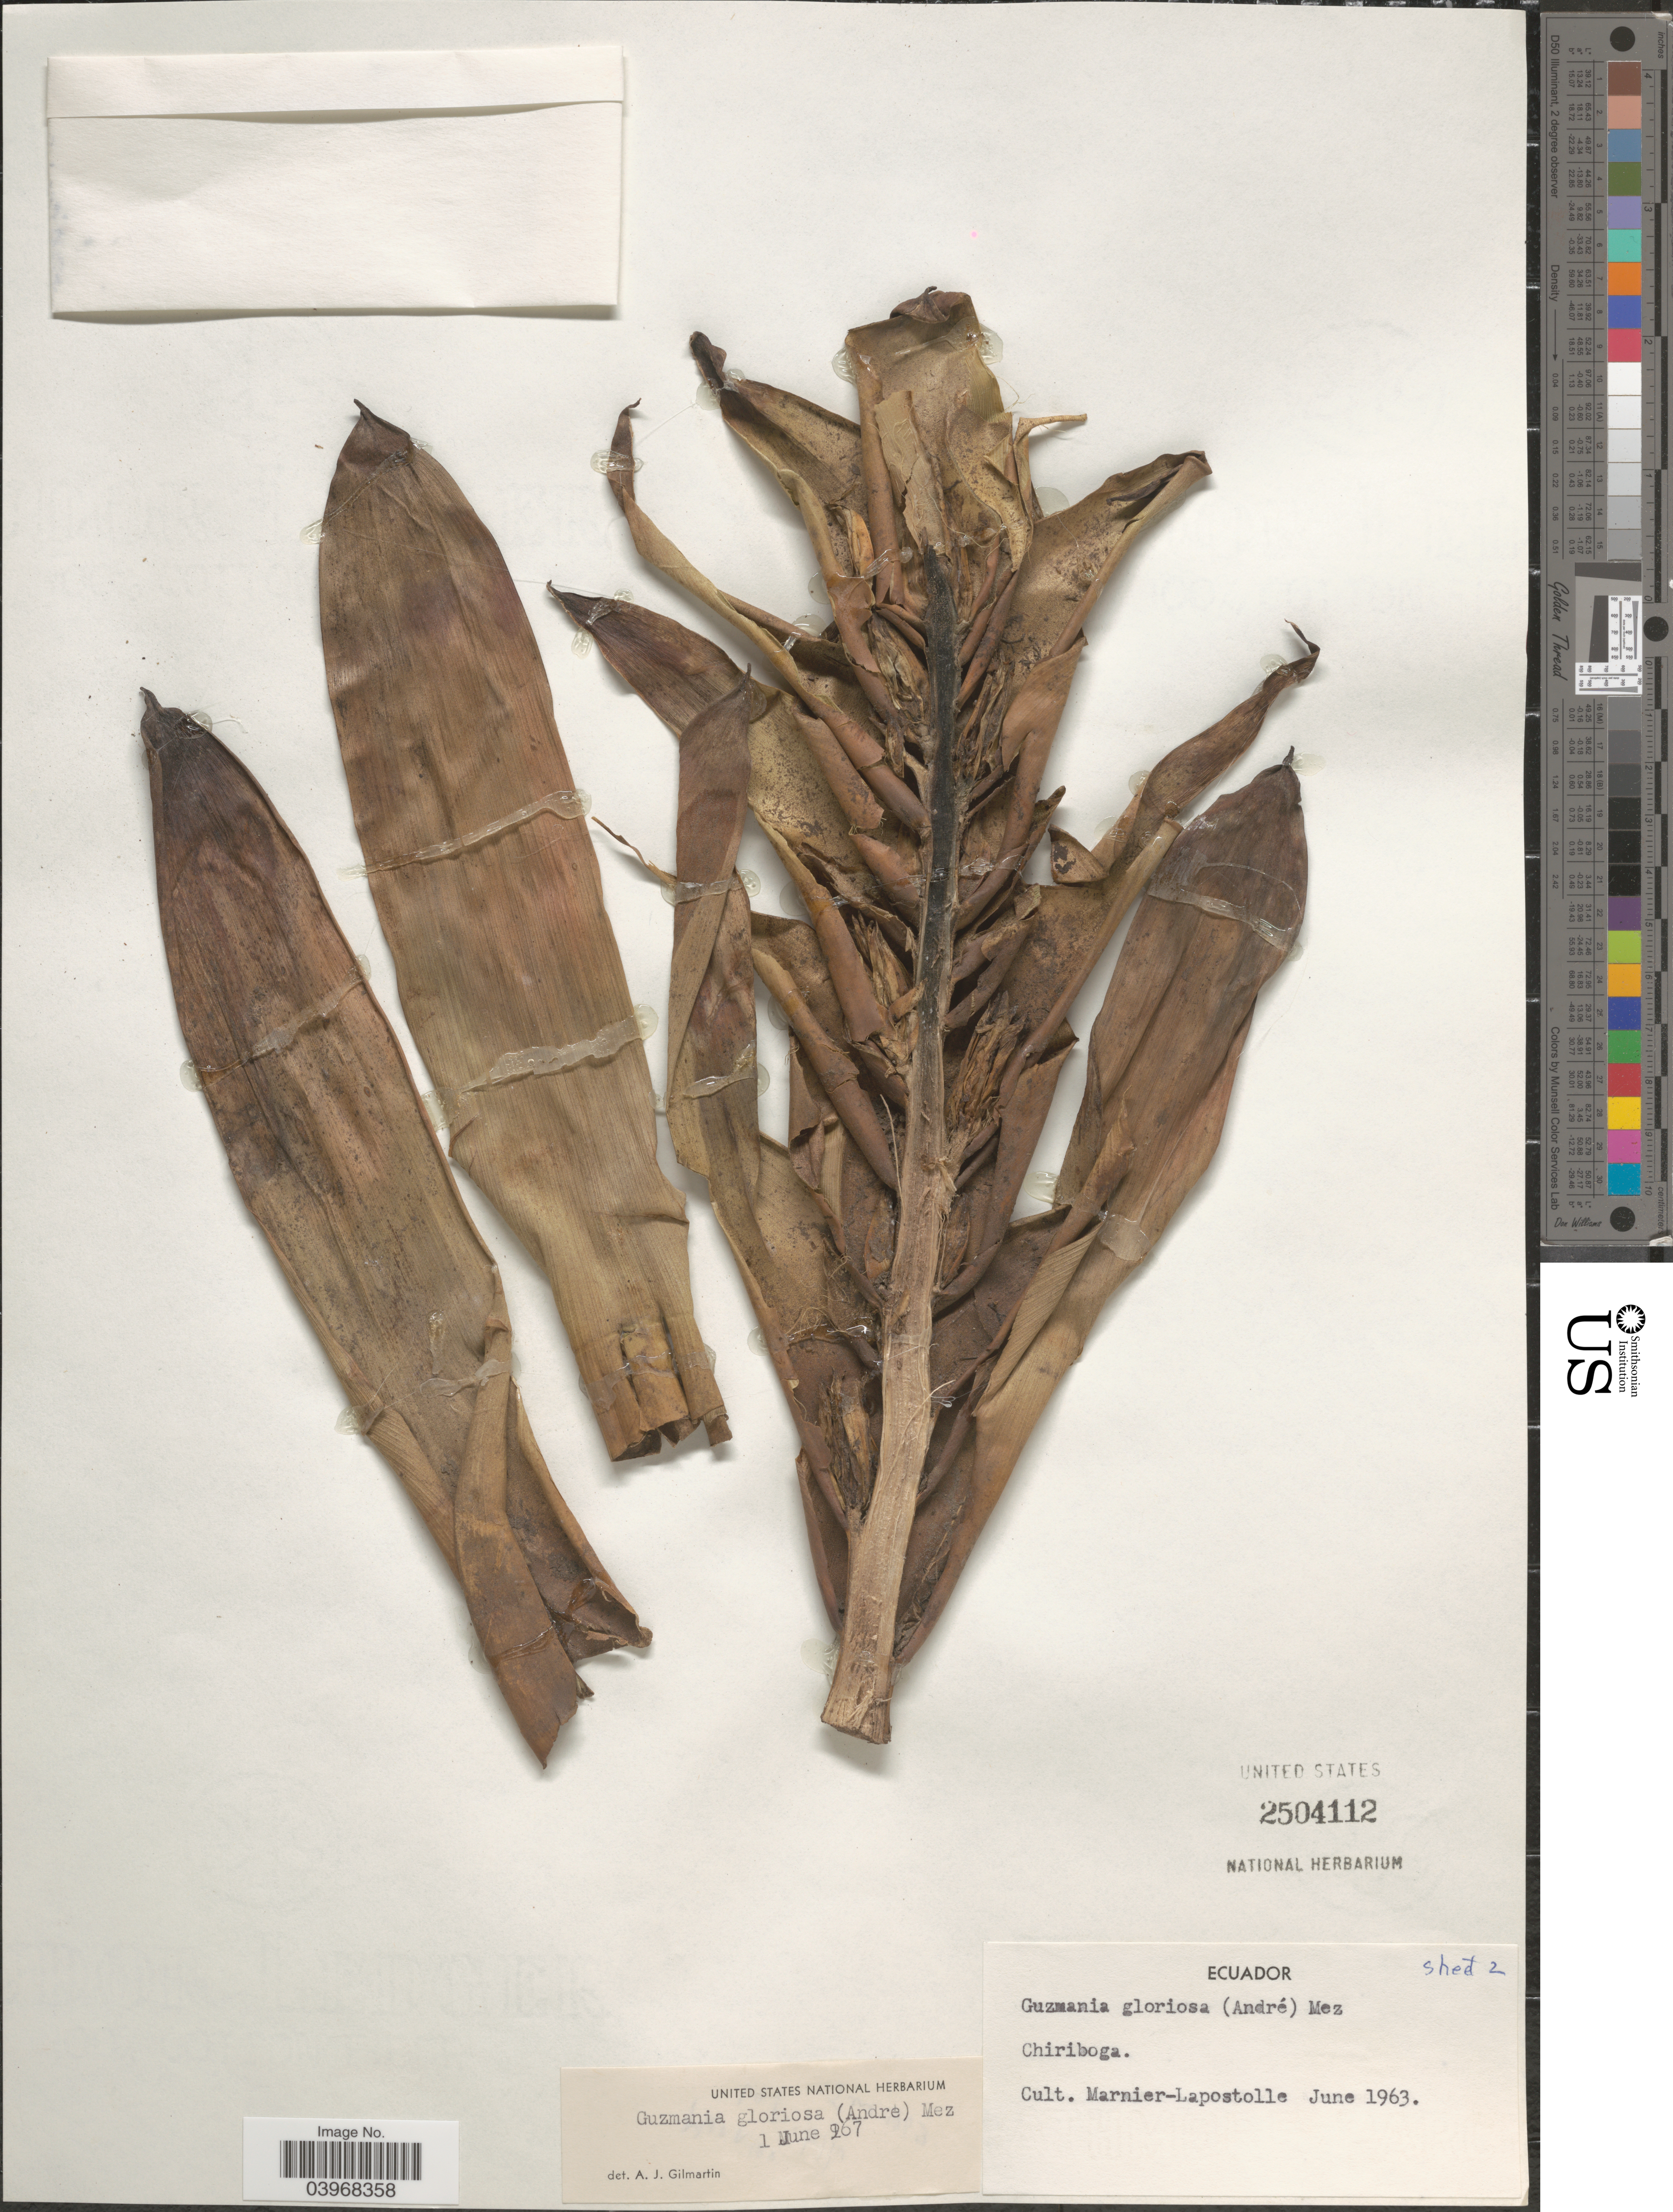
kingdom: Plantae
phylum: Tracheophyta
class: Liliopsida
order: Poales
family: Bromeliaceae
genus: Guzmania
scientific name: Guzmania gloriosa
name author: (André) André ex Mez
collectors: -- Marnier-Lapostolle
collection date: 1963-06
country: Ecuador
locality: Chiriboga.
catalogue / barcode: US 2504112